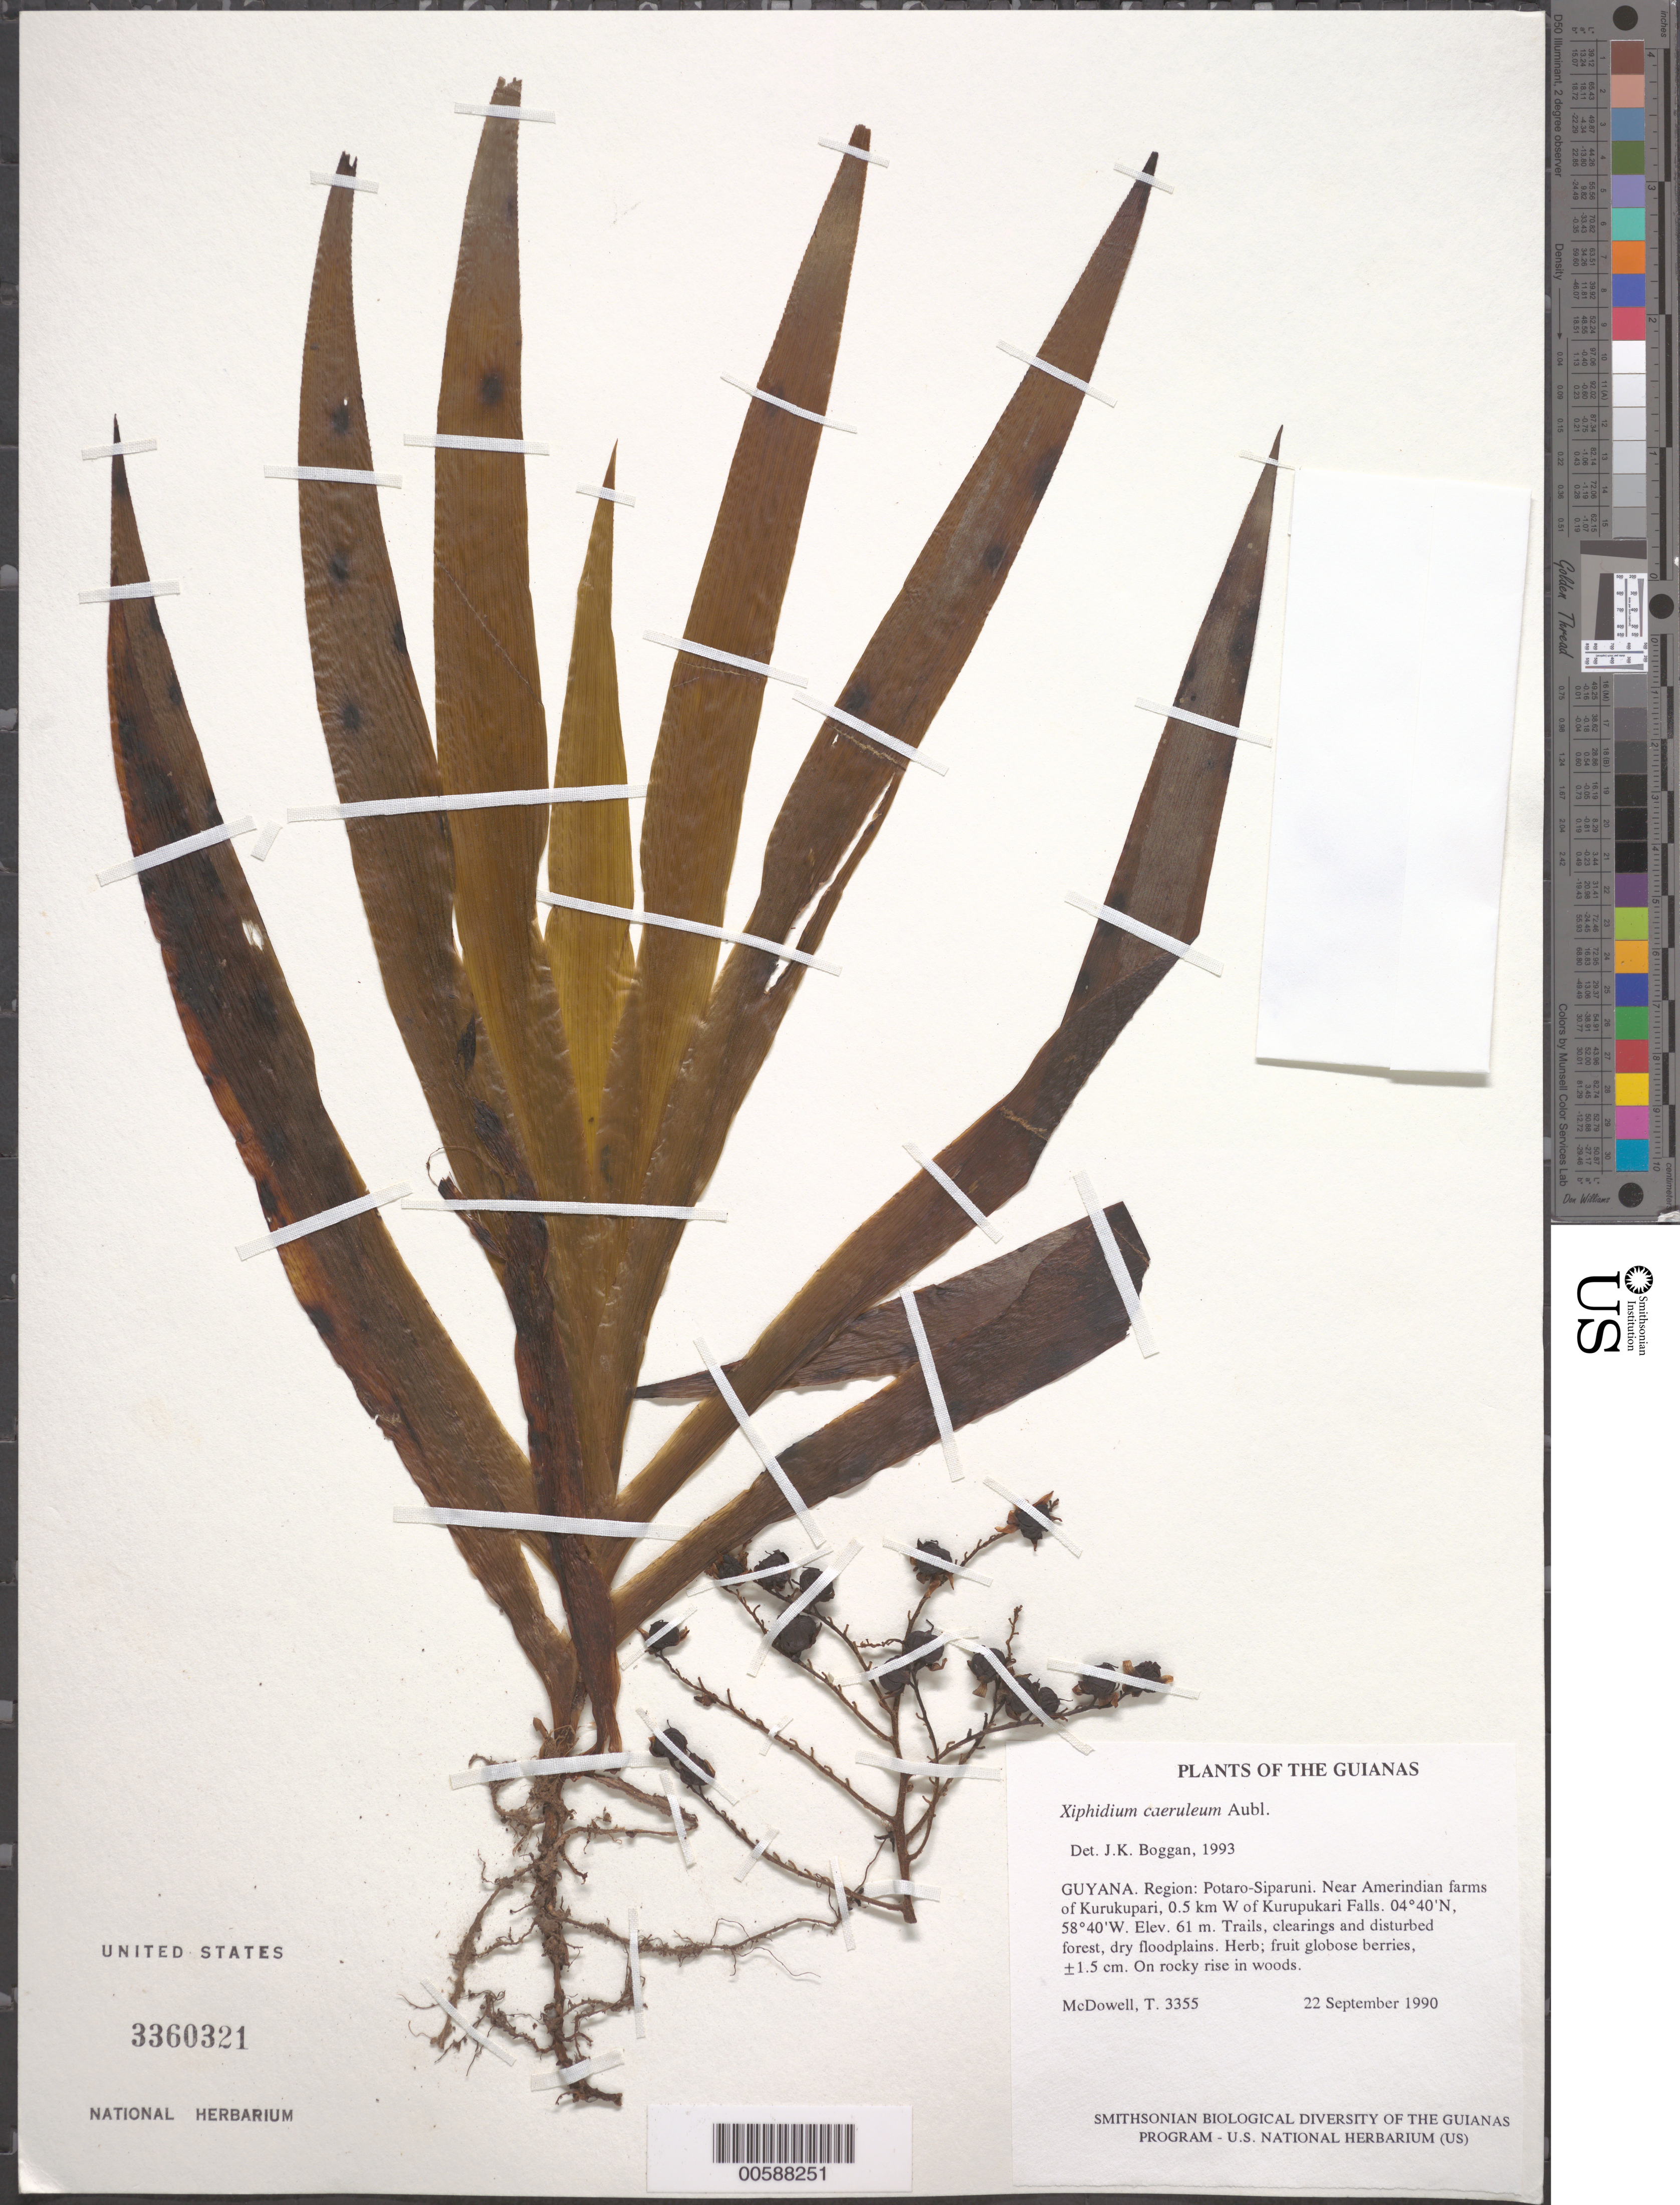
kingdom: Plantae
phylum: Tracheophyta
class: Liliopsida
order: Commelinales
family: Haemodoraceae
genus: Xiphidium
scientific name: Xiphidium caeruleum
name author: Aubl.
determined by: Boggan, J. K., (US), NMNH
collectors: T. McDowell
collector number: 3355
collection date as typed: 22 September 1990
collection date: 1990-09-22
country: Guyana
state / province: Potaro-Siparuni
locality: Near Amerindian farms of Kurupukari, 0.5 km W of Kurupukari Falls. Iwokrama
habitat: Trails, clearings and disturbed forest, dry floodplains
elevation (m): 61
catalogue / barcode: US 3360321